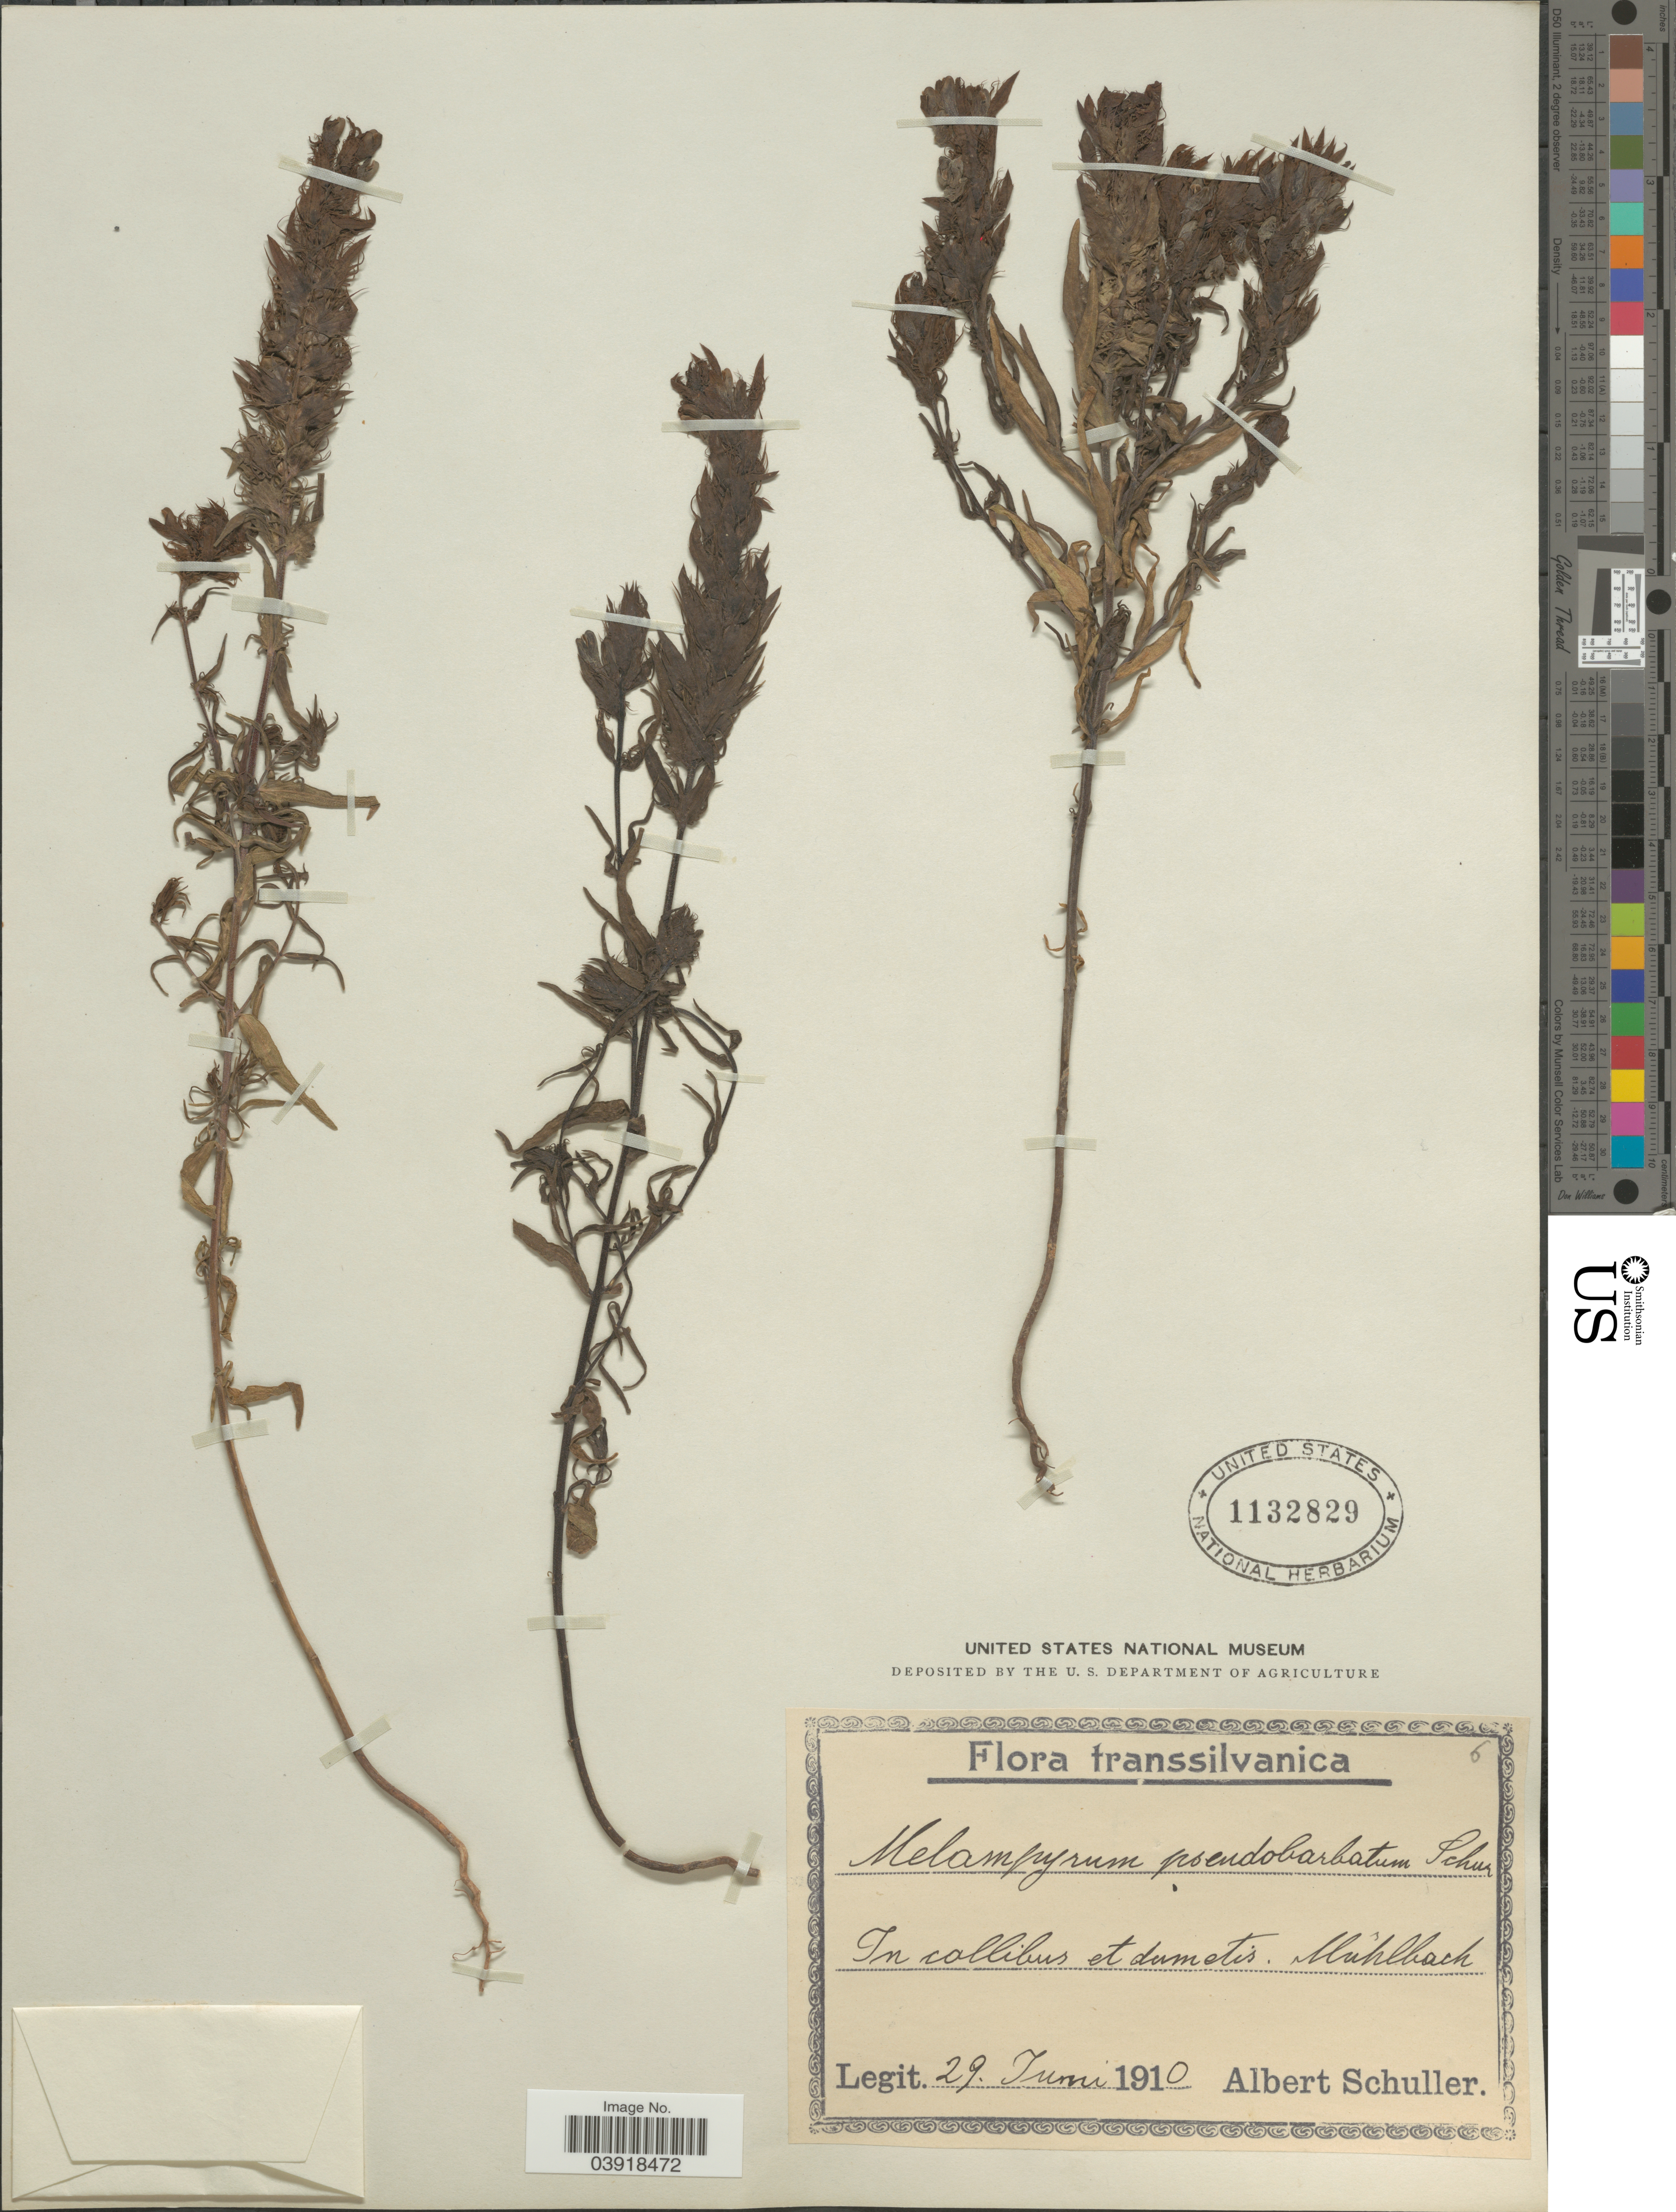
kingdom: Plantae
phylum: Tracheophyta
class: Magnoliopsida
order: Lamiales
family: Orobanchaceae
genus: Melampyrum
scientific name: Melampyrum pseudobarbatum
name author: Schur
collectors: A. Schuller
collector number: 6*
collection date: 1910-06-29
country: Romania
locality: Transsilvanica. In collibus et dumetis. Mûhlbach.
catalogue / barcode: US 1132829